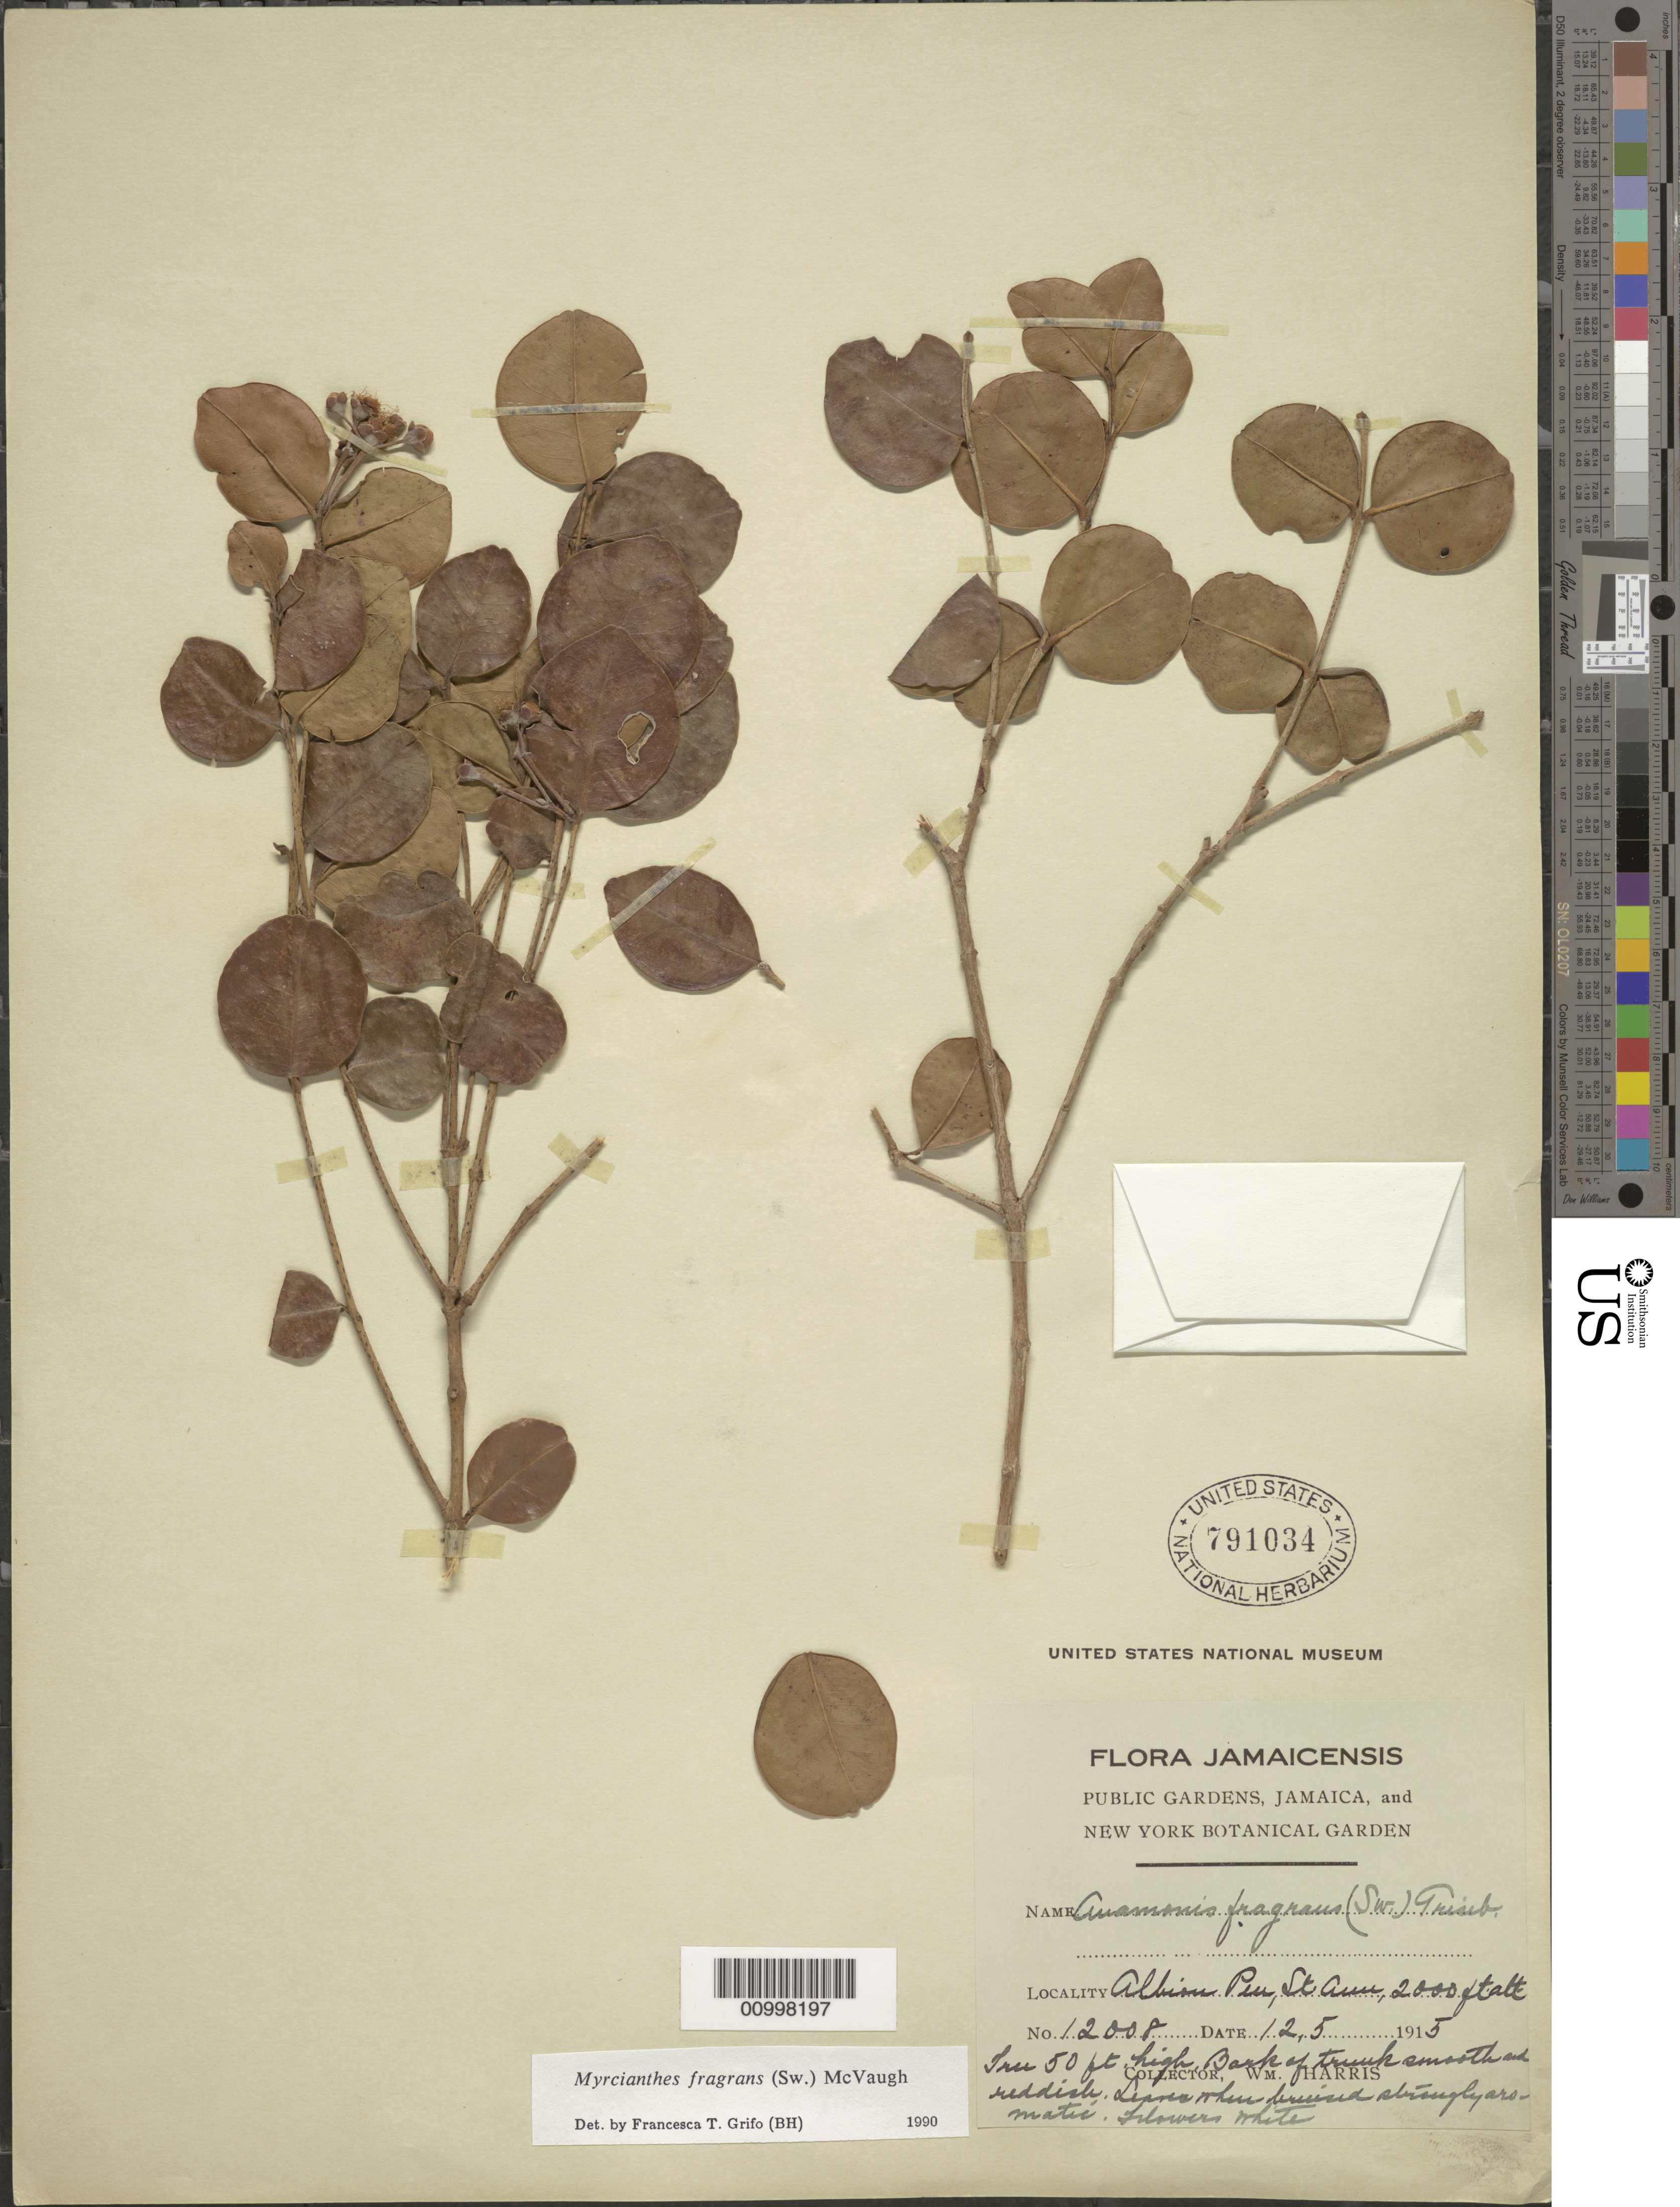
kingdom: Plantae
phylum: Tracheophyta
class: Magnoliopsida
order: Myrtales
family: Myrtaceae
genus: Myrcianthes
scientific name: Myrcianthes fragrans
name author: (Sw.) McVaugh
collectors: W. Harris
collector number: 12008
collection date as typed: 12 May 1915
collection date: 1915-05-12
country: Jamaica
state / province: Saint Ann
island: Jamaica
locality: Albion Pue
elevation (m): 610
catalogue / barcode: US 791034